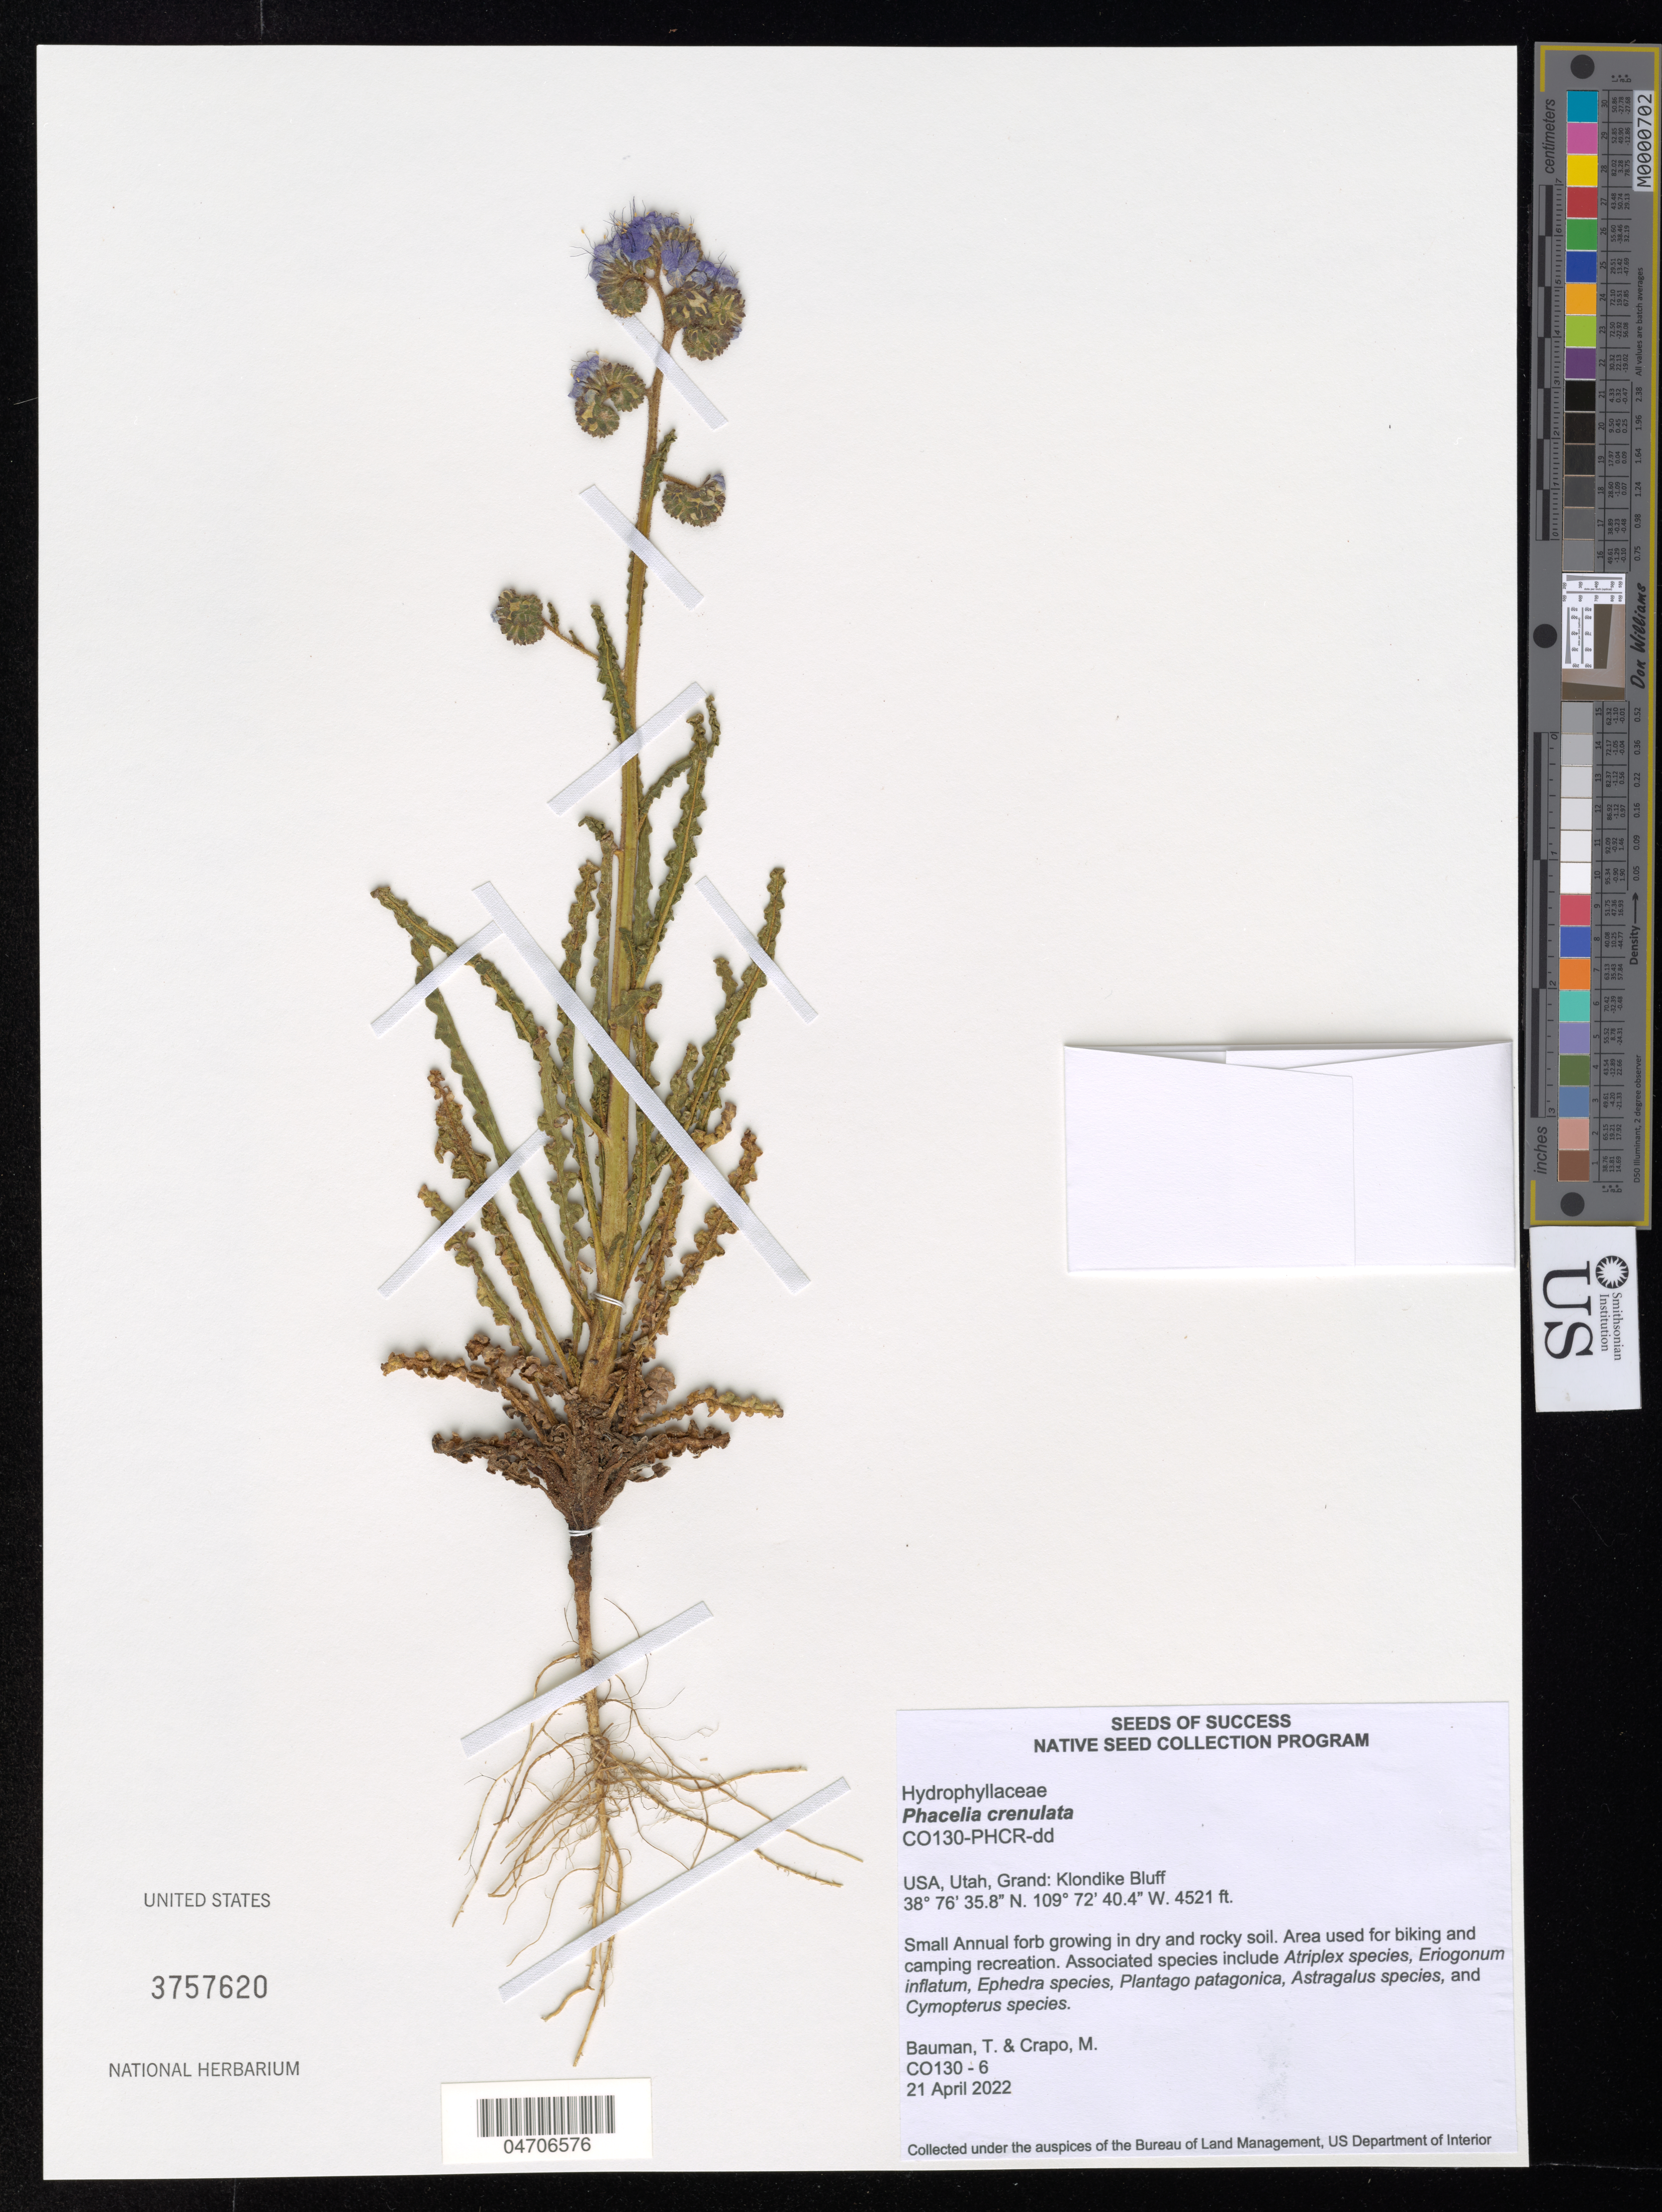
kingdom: Plantae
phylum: Tracheophyta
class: Magnoliopsida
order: Boraginales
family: Hydrophyllaceae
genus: Phacelia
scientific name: Phacelia crenulata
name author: Torr. ex S. Watson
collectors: K. Gage & G. Woronow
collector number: CO130-6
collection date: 2022-04-21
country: United States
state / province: Utah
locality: Grand: Klondike Bluff.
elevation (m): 1378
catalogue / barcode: US 3757620